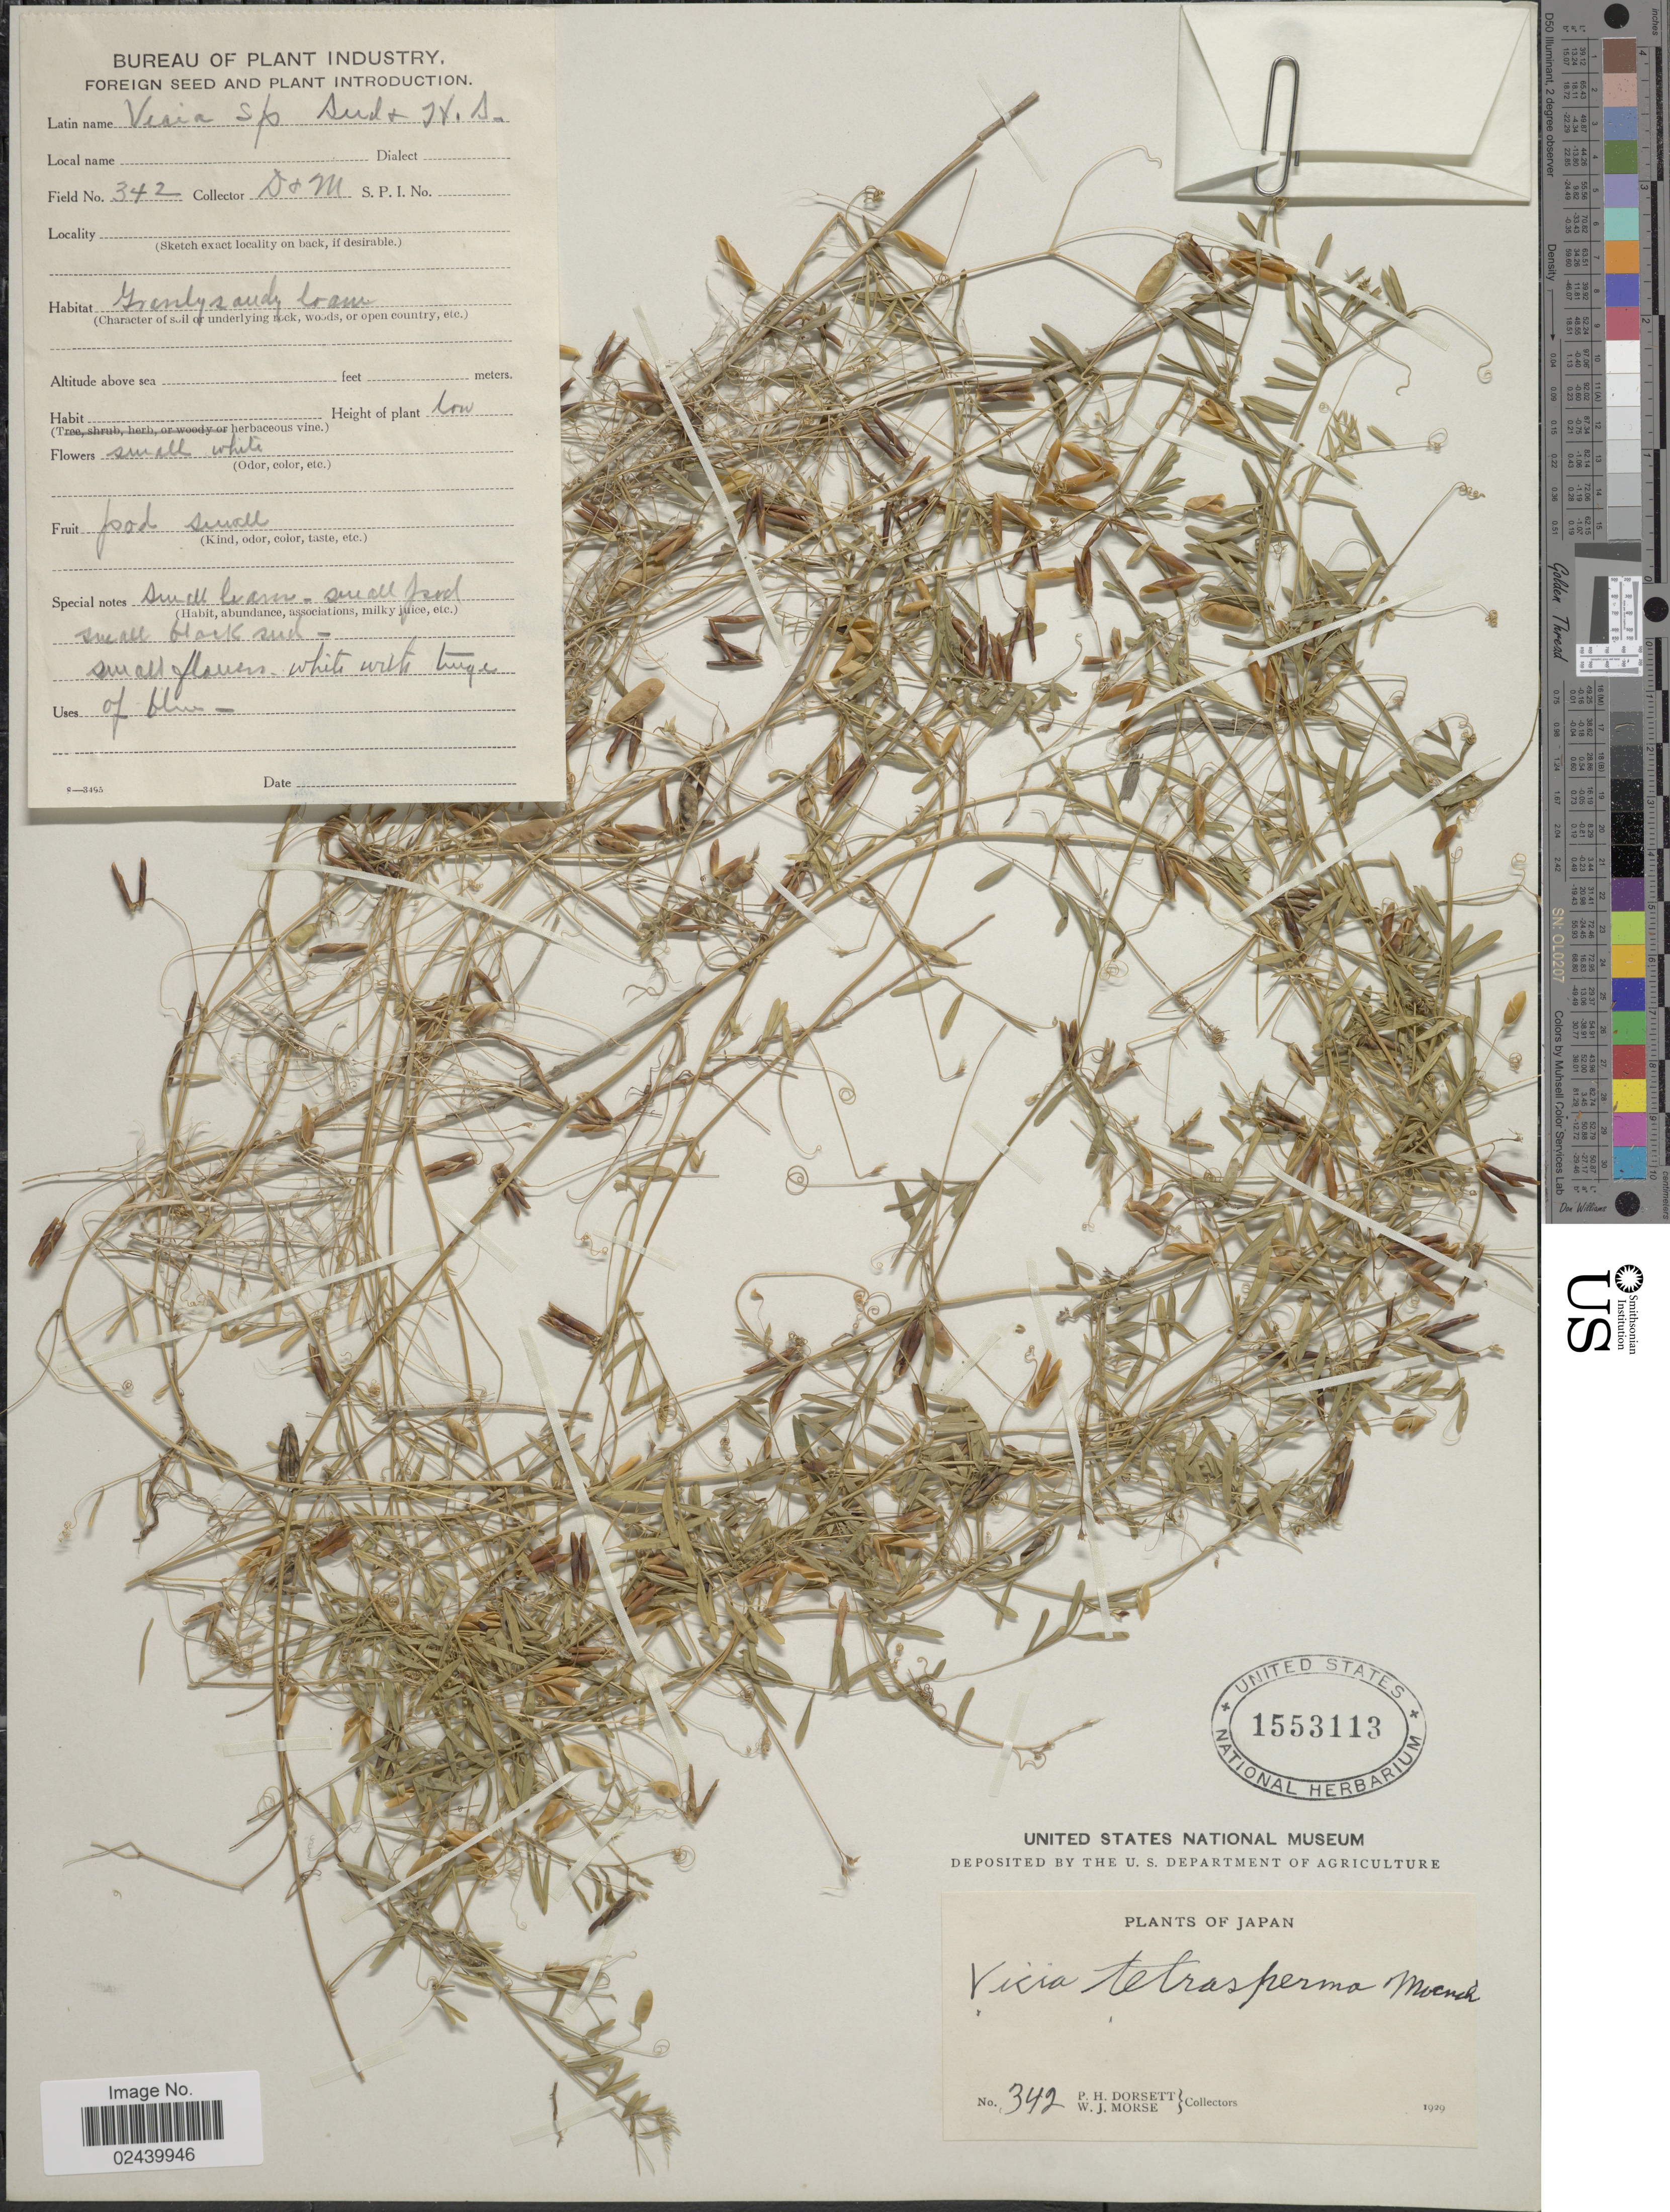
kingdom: Plantae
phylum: Tracheophyta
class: Magnoliopsida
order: Fabales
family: Fabaceae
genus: Vicia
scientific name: Vicia tetrasperma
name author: (L.) Schreb.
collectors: P. H. Dorsett & W. J. Morse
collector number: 342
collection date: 1929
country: Japan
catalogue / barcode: US 1553113